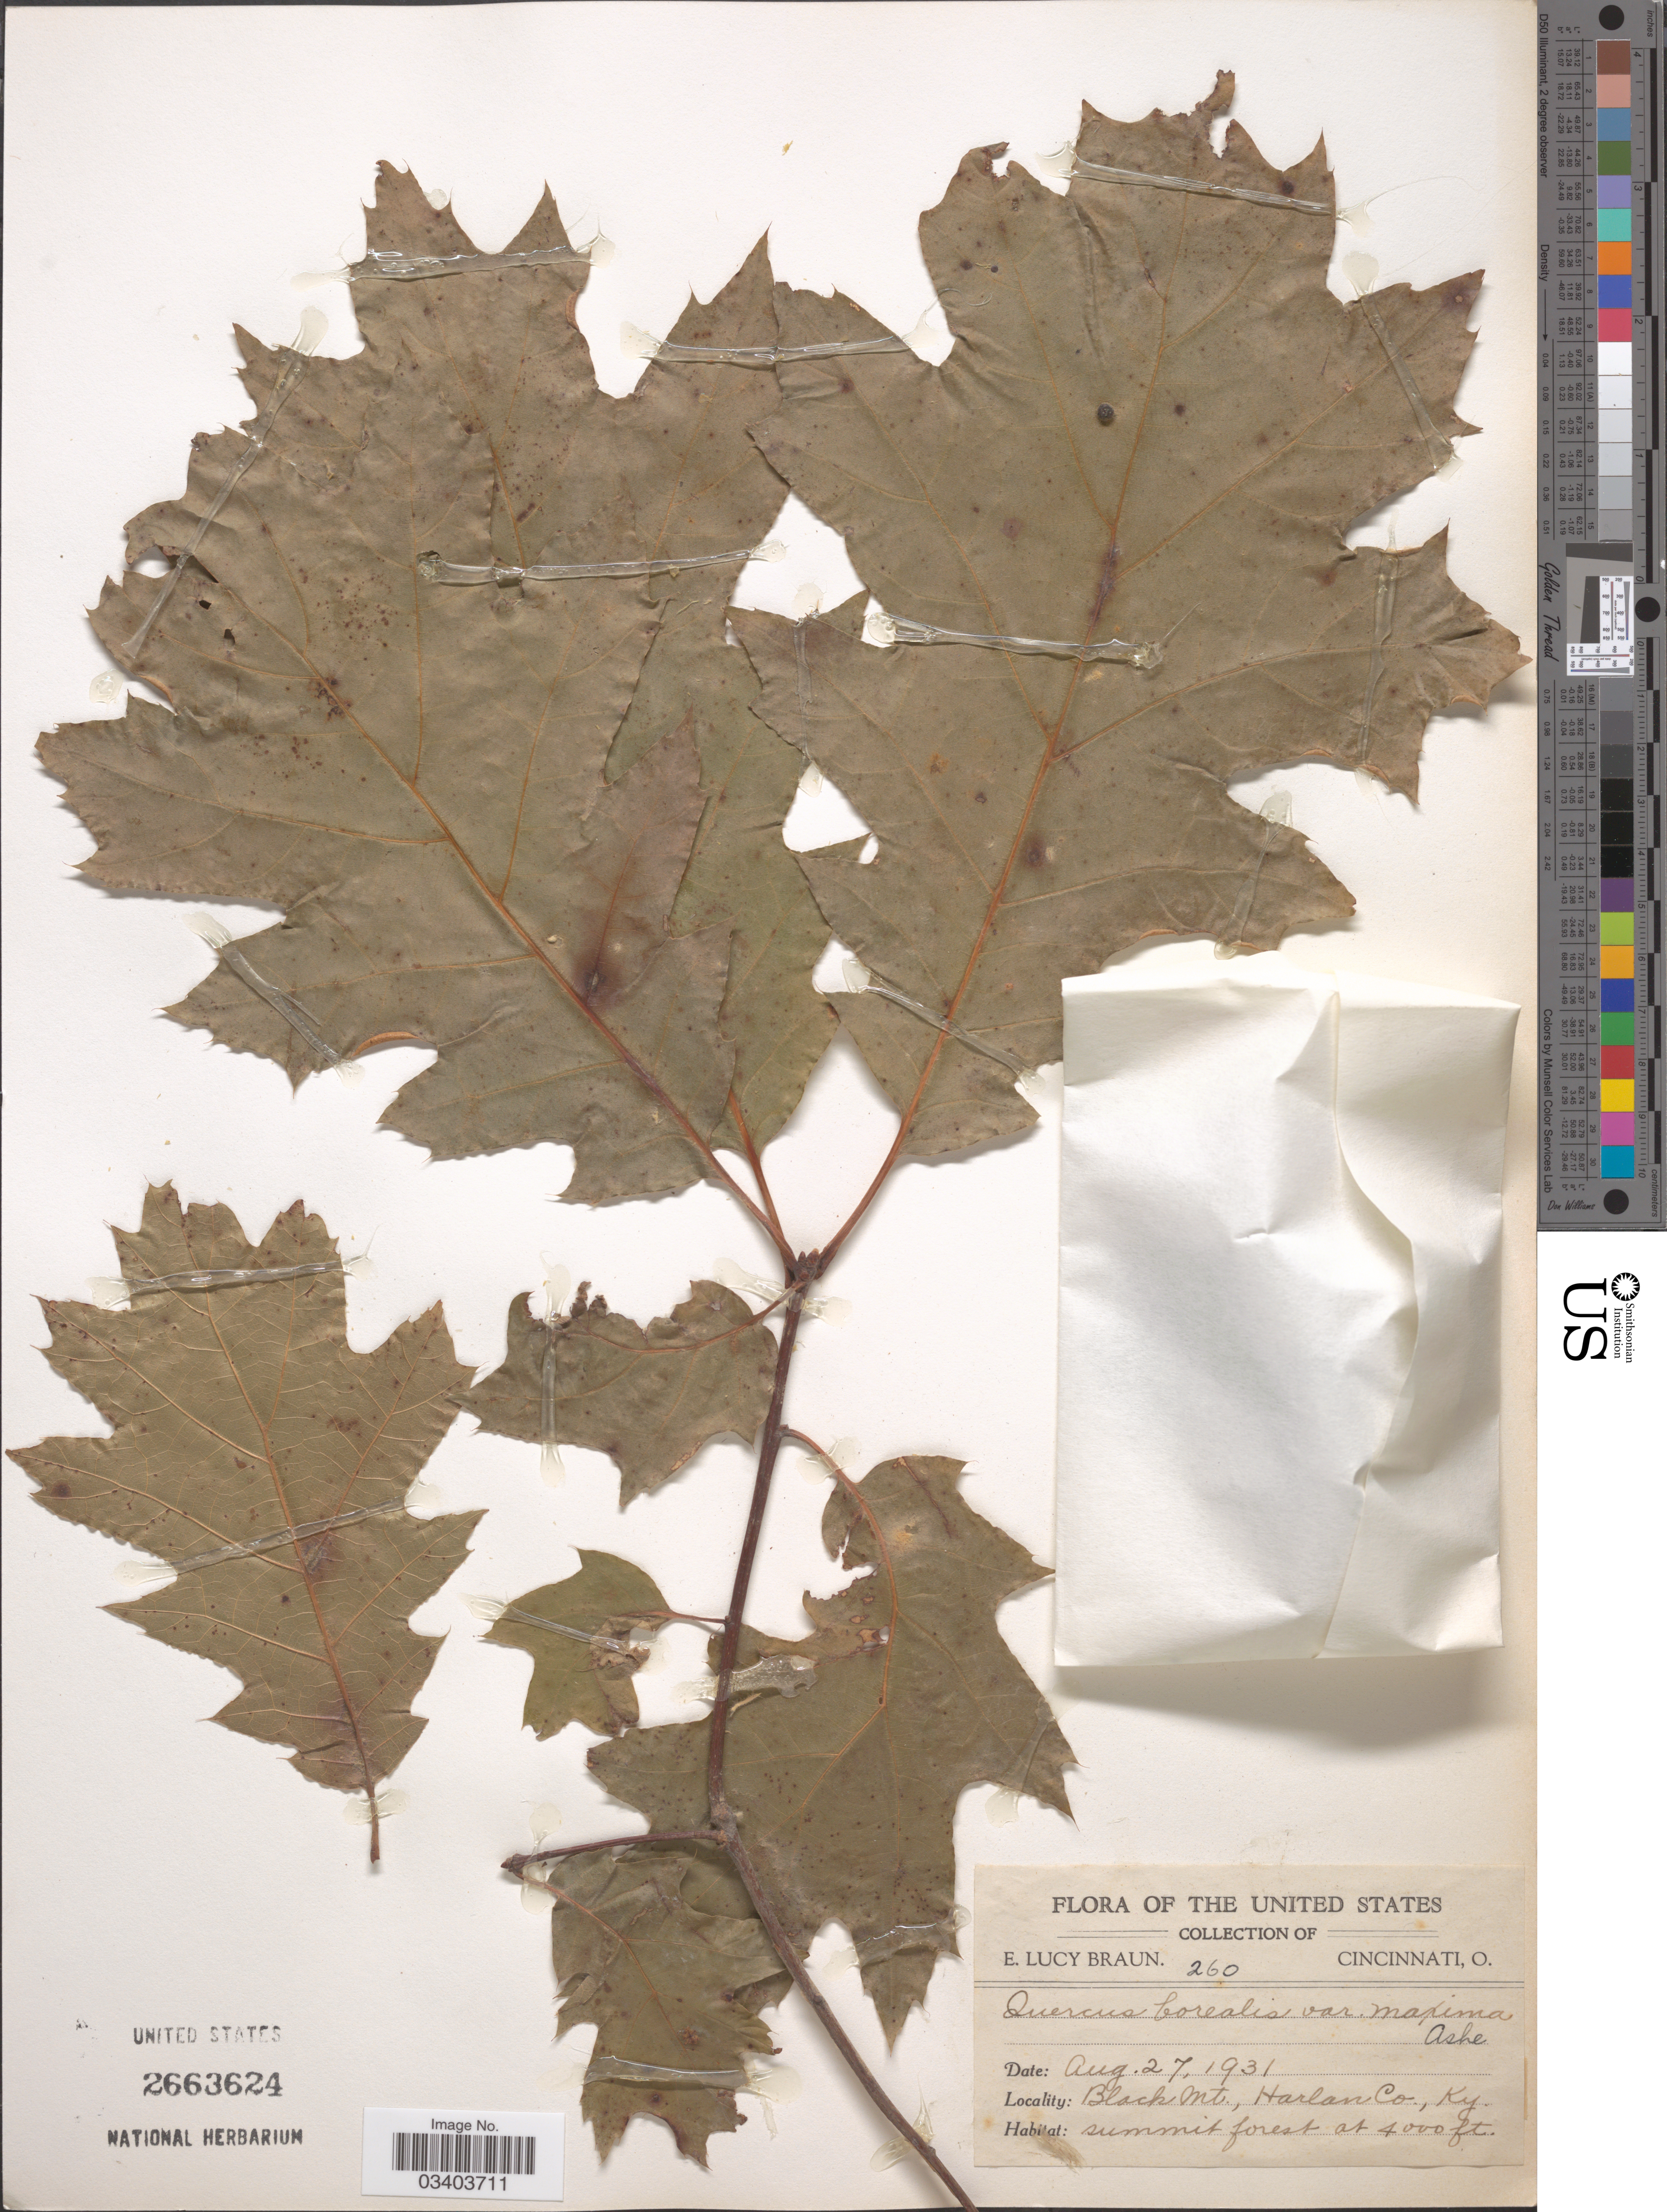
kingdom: Plantae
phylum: Tracheophyta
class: Magnoliopsida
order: Fagales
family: Fagaceae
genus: Quercus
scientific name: Quercus borealis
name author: F. Michx.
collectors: E. L. Braun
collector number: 260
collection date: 1931-08-27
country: United States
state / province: Kentucky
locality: Black Mt., Harlan Co. Summit forest.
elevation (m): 1219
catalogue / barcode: US 2663624